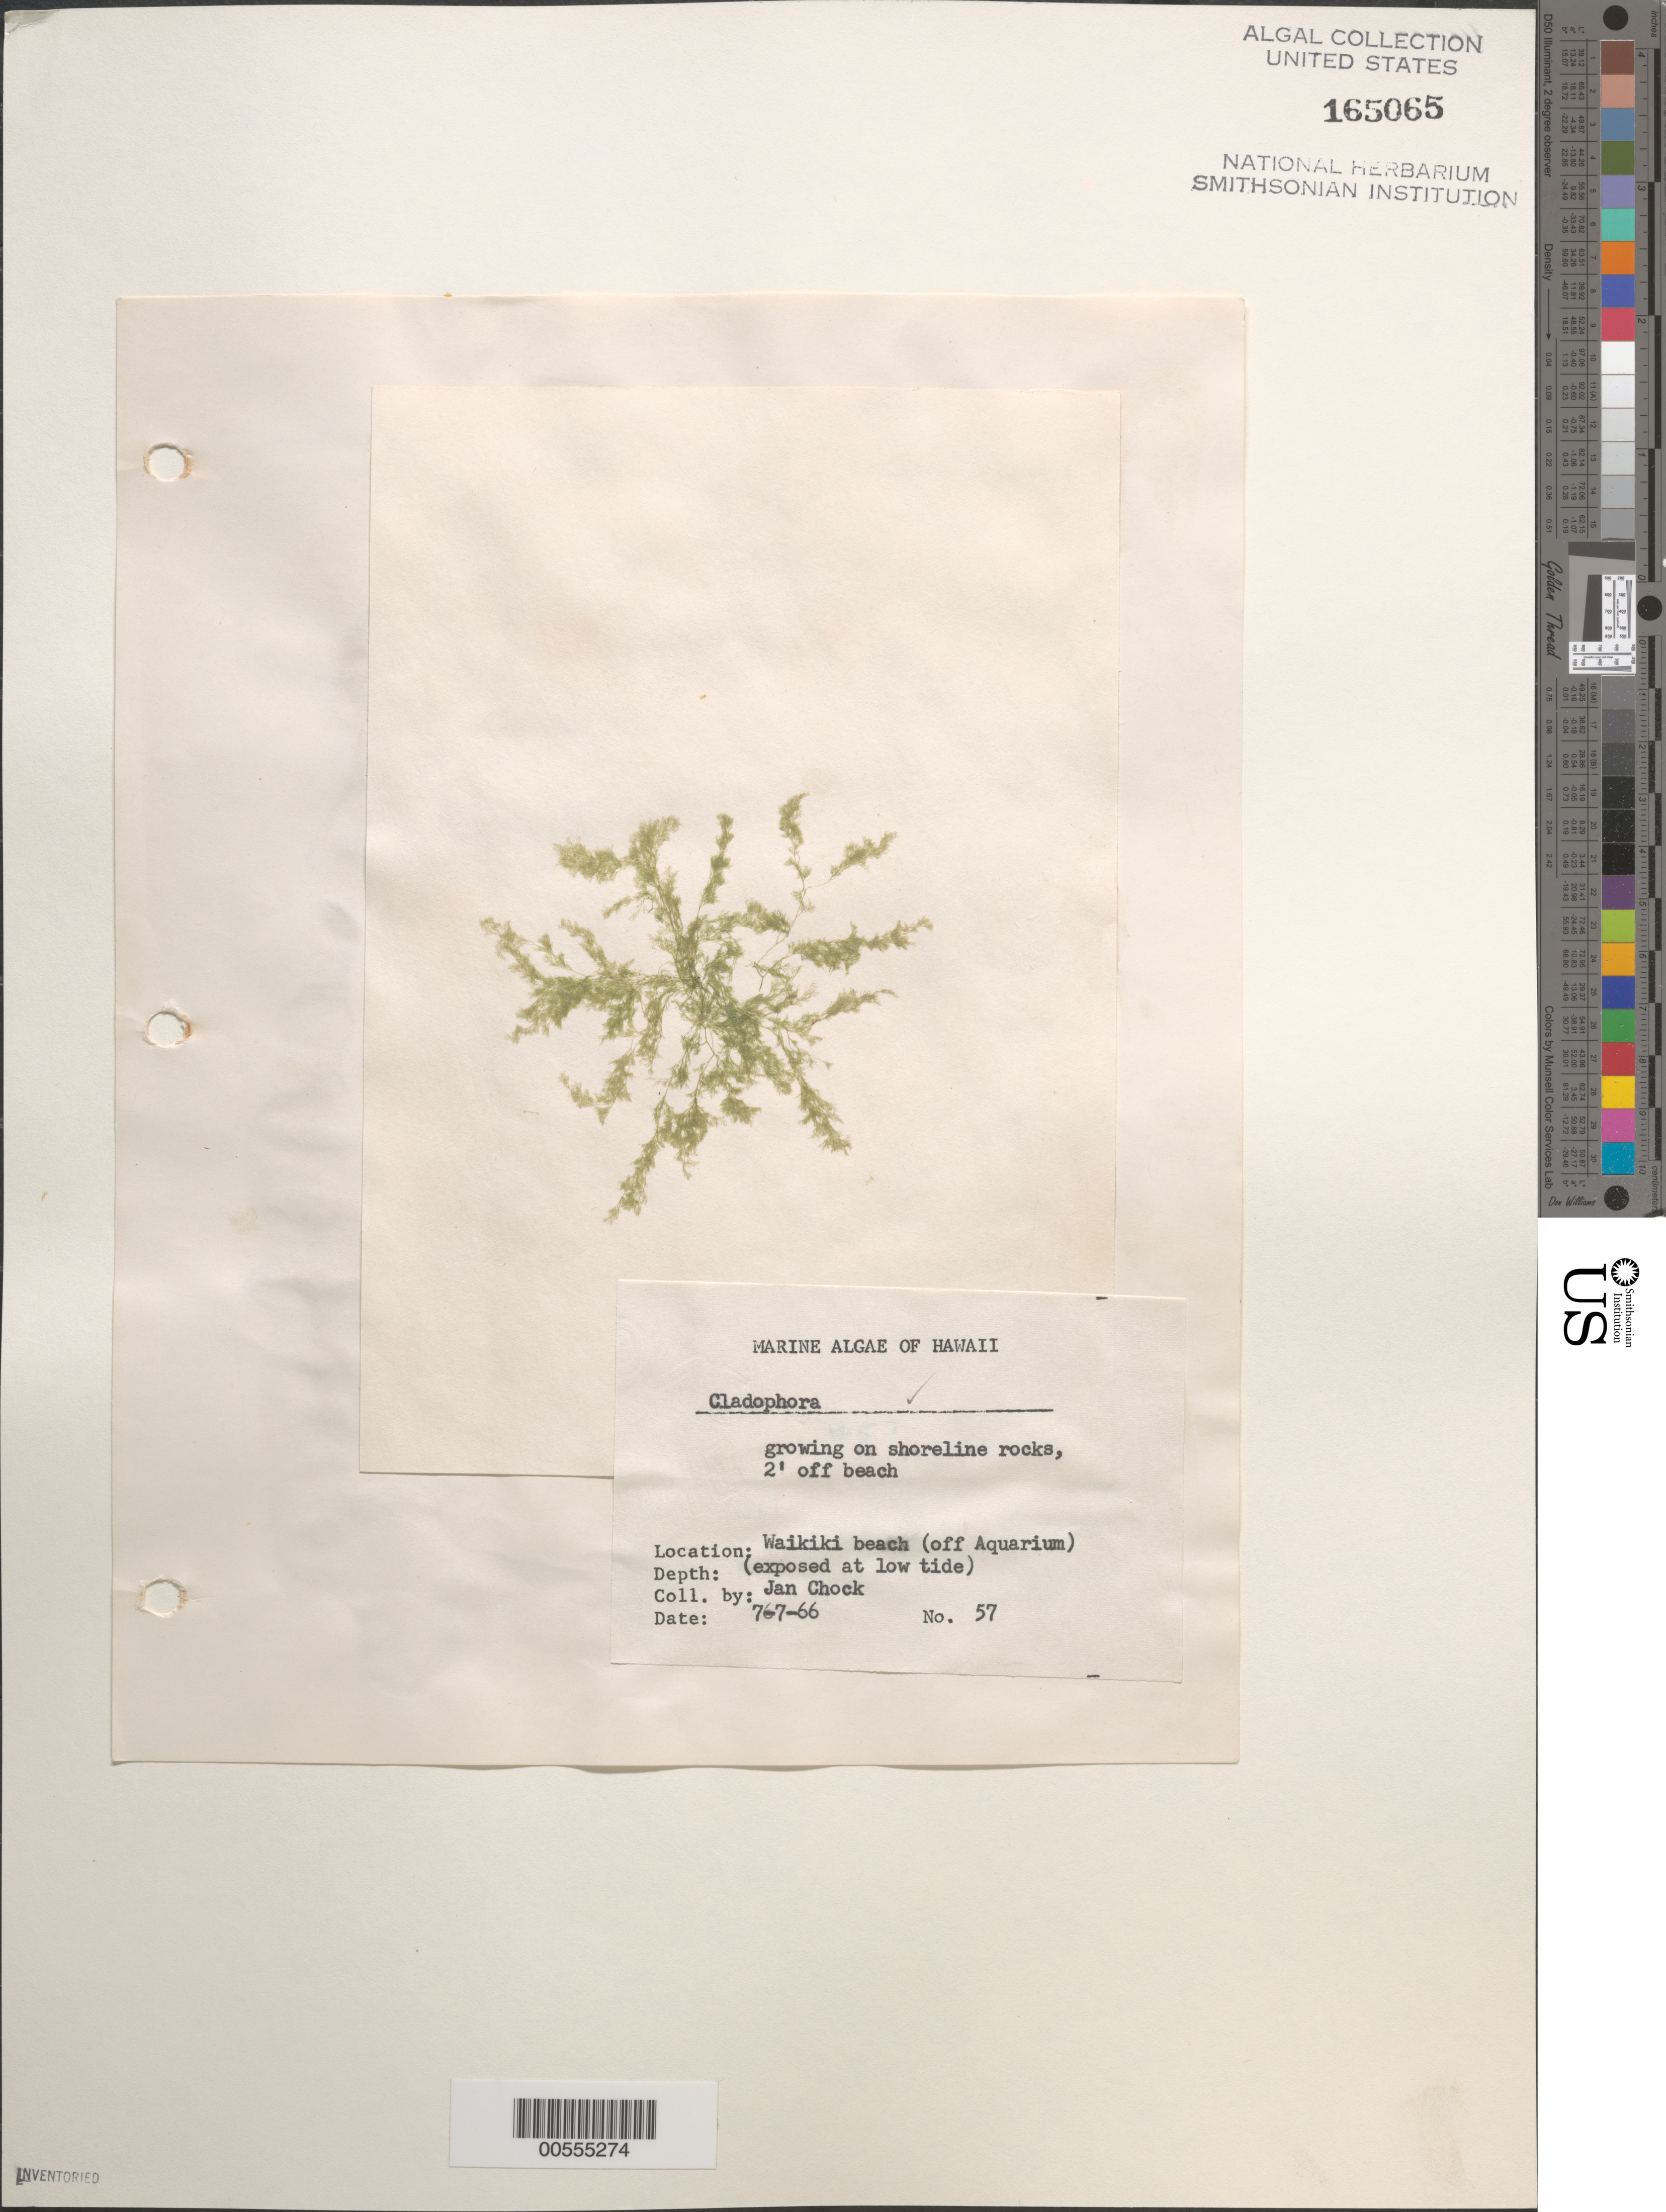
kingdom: Plantae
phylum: Chlorophyta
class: Ulvophyceae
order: Cladophorales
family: Cladophoraceae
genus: Cladophora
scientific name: Cladophora sp.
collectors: J. Chock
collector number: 57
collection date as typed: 07 Jul 1966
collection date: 1966-07-07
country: United States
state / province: Hawaii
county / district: Honolulu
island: Oahu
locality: Waikiki Beach off Aquarium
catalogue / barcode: US 165065